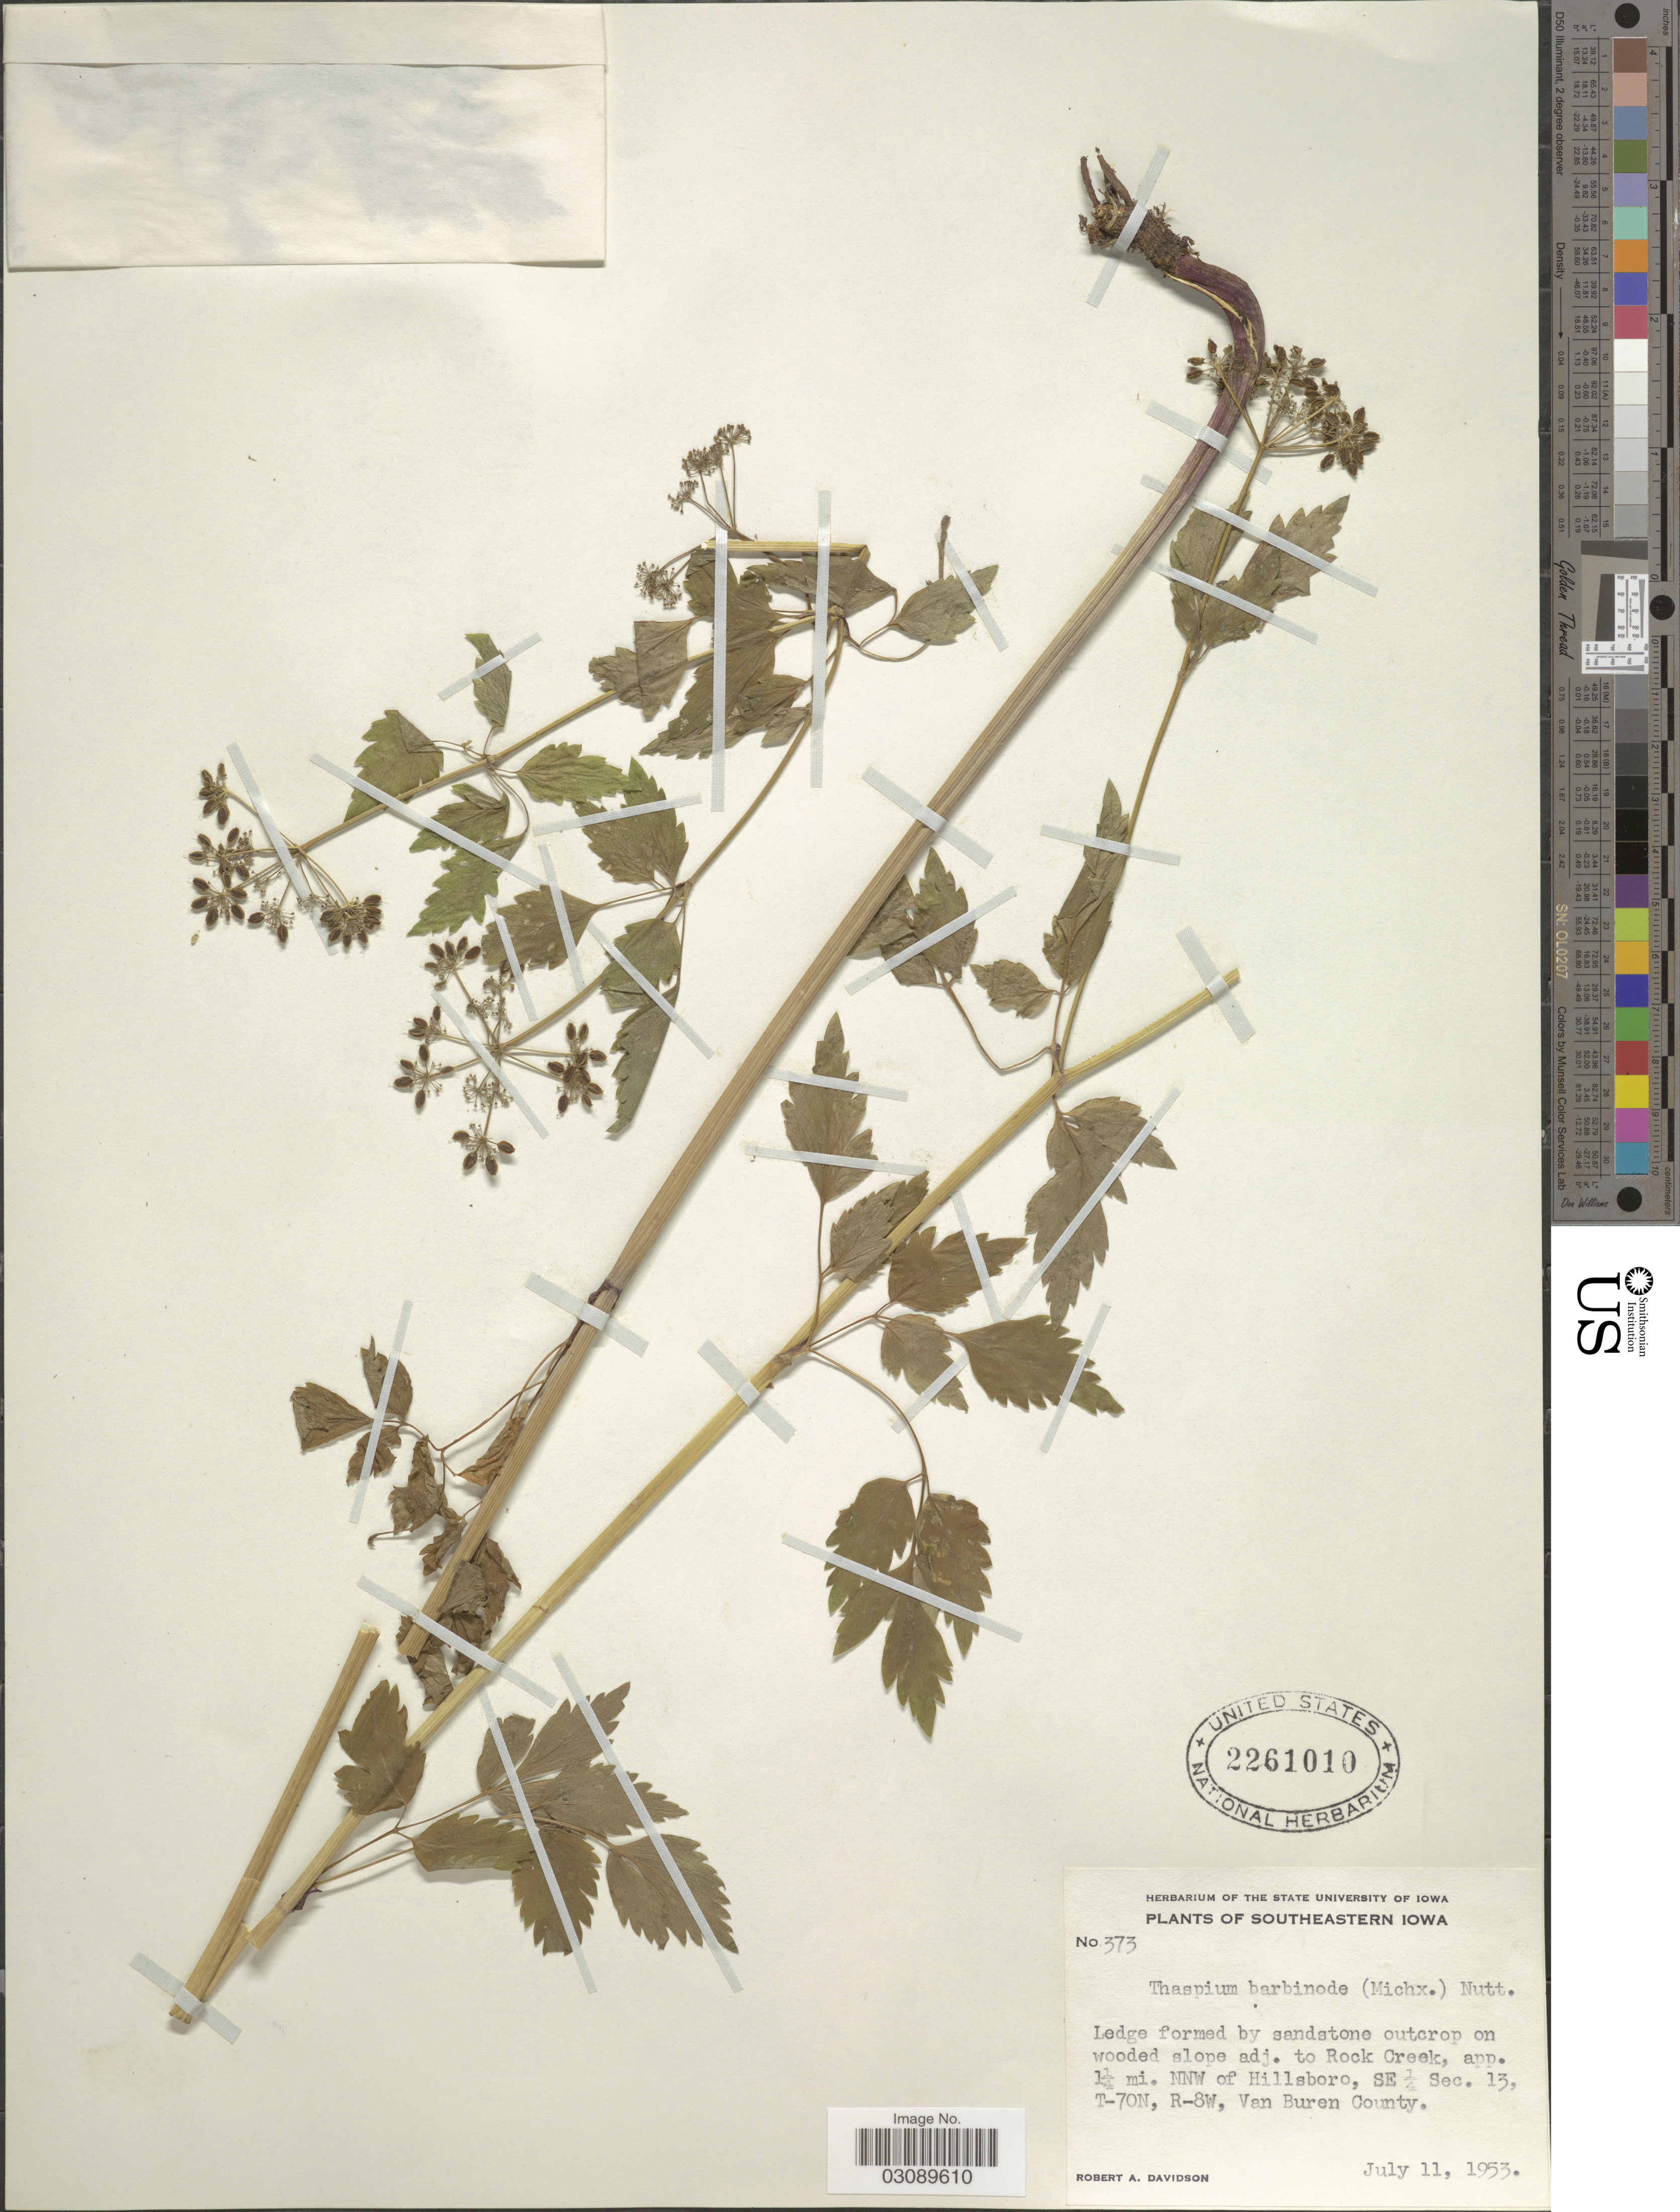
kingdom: Plantae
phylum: Tracheophyta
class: Magnoliopsida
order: Apiales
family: Apiaceae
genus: Thaspium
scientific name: Thaspium barbinode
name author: (Michx.) Nutt.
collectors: R. A. Davidson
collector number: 373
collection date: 1953-07-11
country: United States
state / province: Iowa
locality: Southeastern Iowa. On wooded slope adj. to Rock Creek, app. 1¼ mi. NNW of Hillsboro, SE ¼ Sec. 13, T-70N, R-8W, Van Buren County.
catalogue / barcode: US 2261010